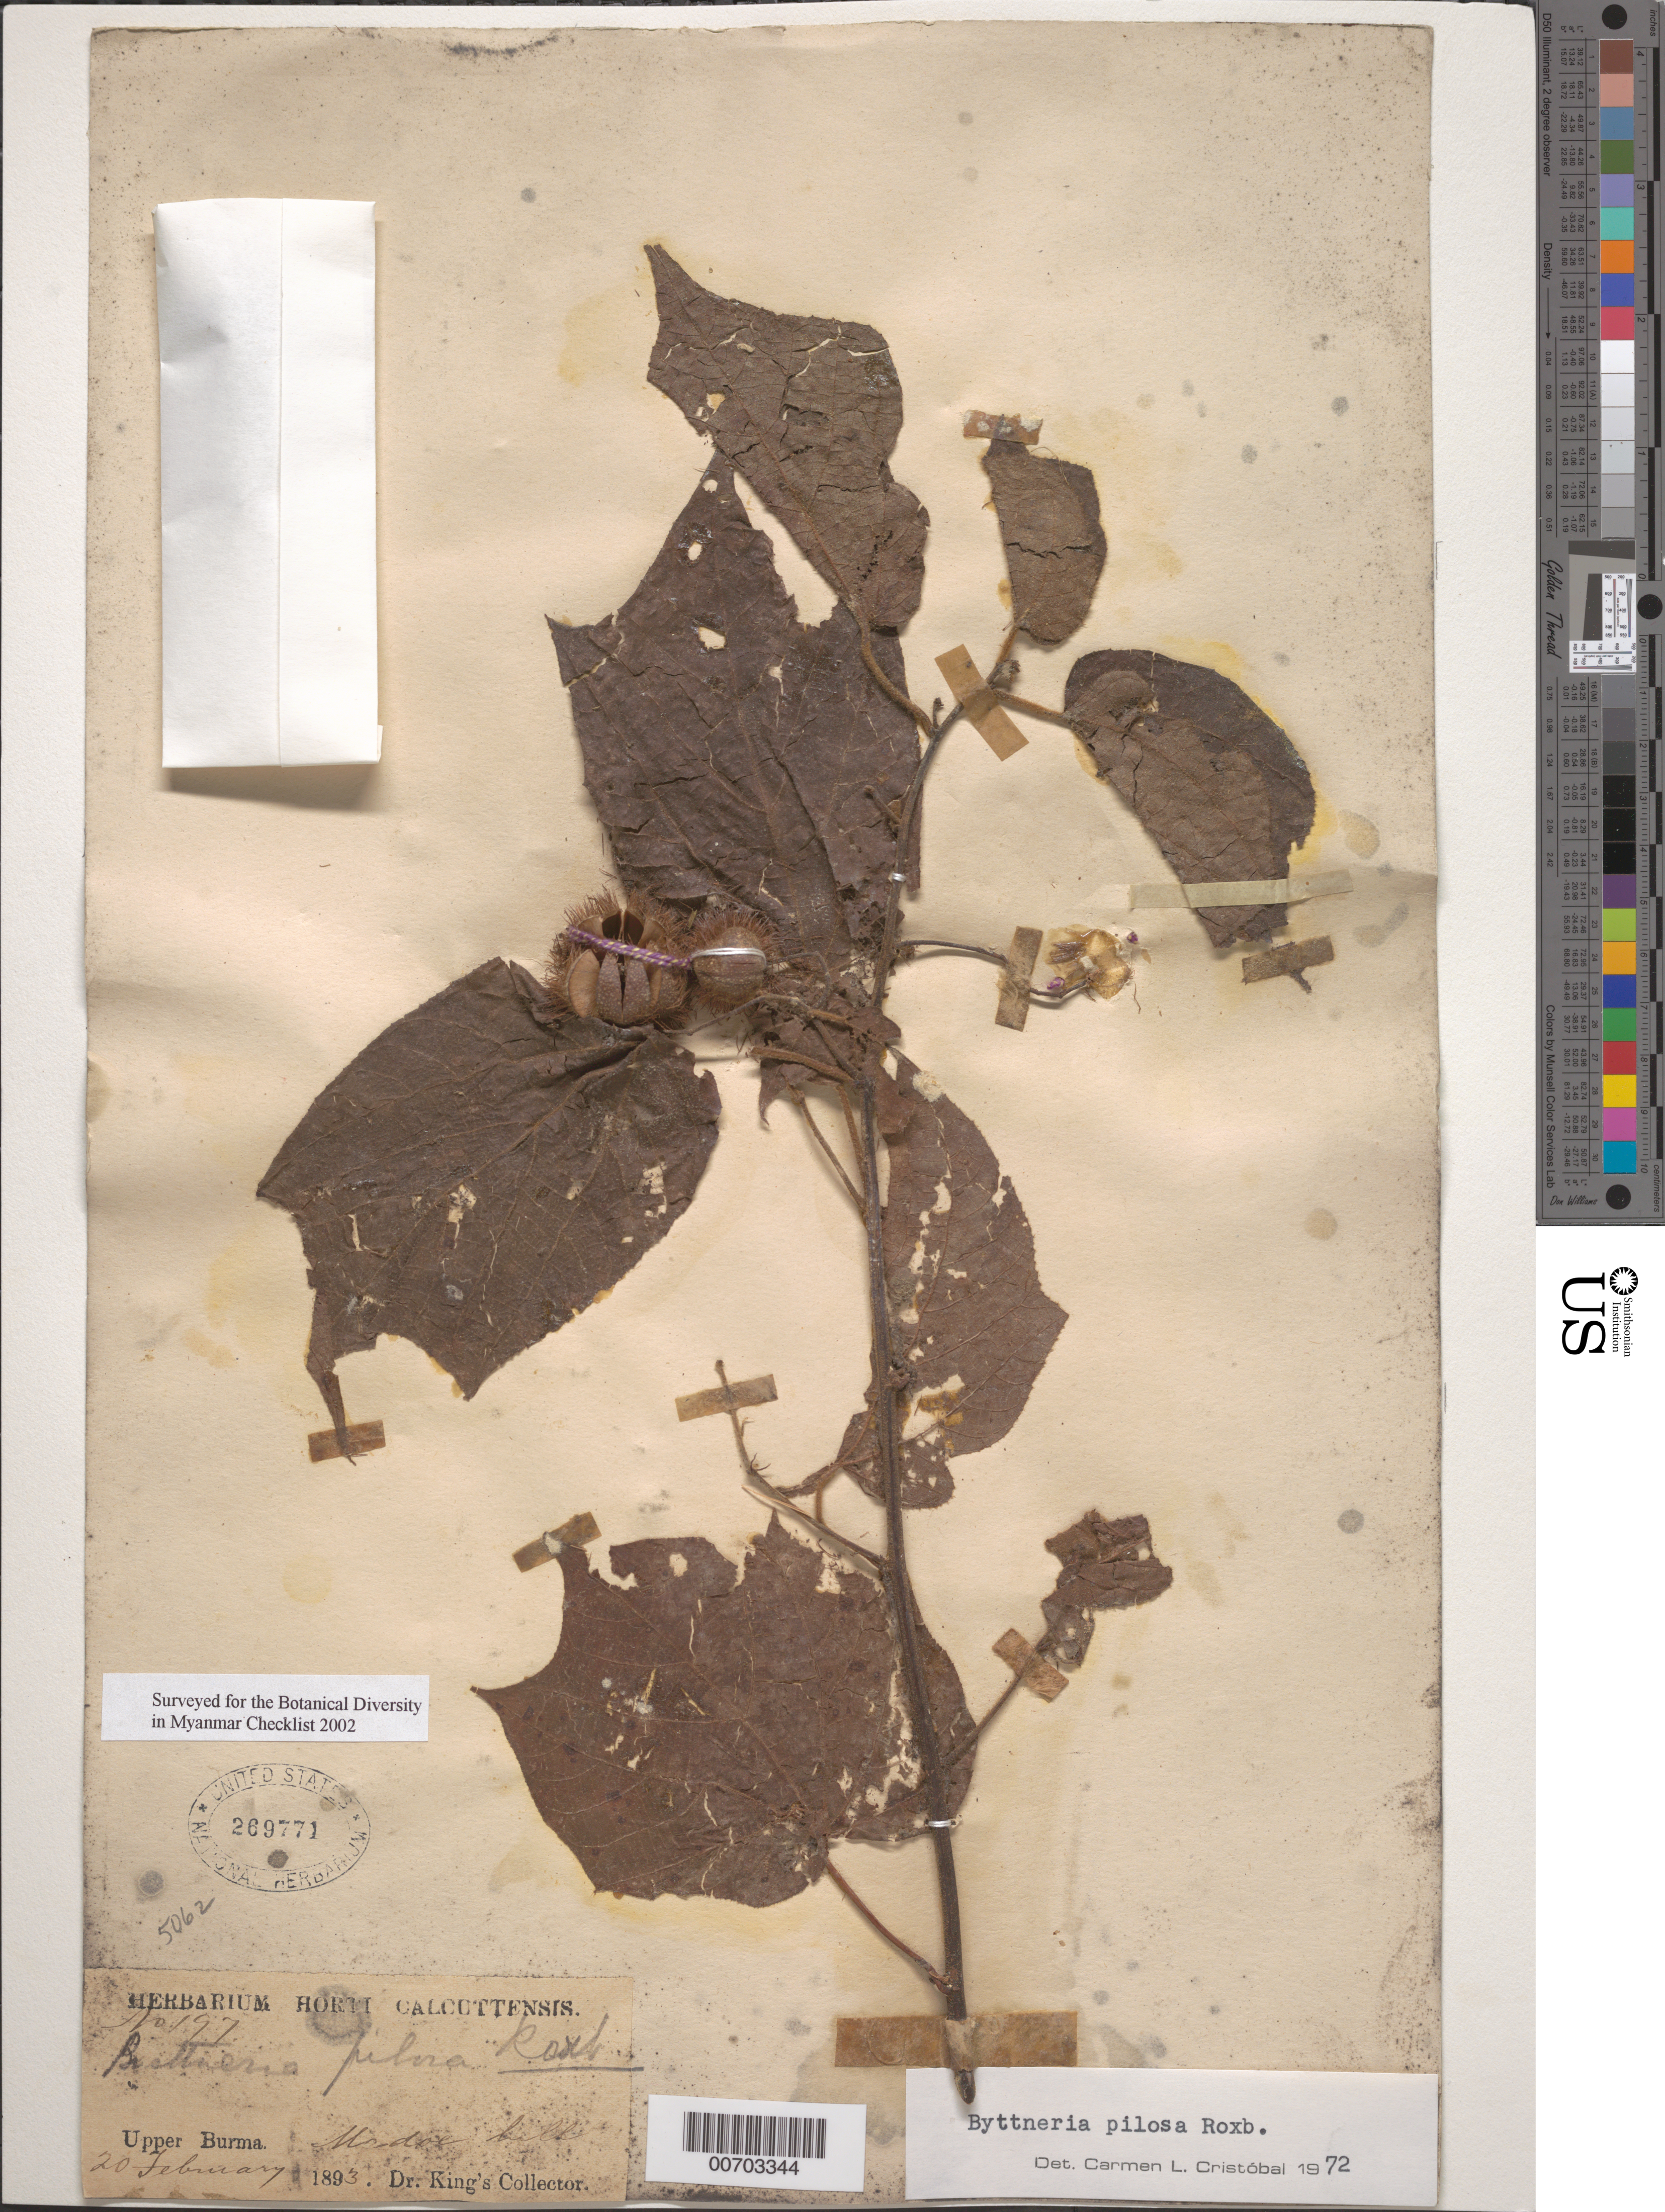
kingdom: Plantae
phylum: Tracheophyta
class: Magnoliopsida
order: Malvales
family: Malvaceae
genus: Ayenia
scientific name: Ayenia elegans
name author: (Ridl.) Deroliya & S.L. Meena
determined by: Dorr, L. J., (BOT), Smithsonian Institution - National Museum of Natural History (UNITED STATES)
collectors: R. M. King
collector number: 197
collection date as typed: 20 Feb 1893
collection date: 1893-02-20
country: Myanmar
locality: Upper Burma, Madoe Hills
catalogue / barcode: US 269771